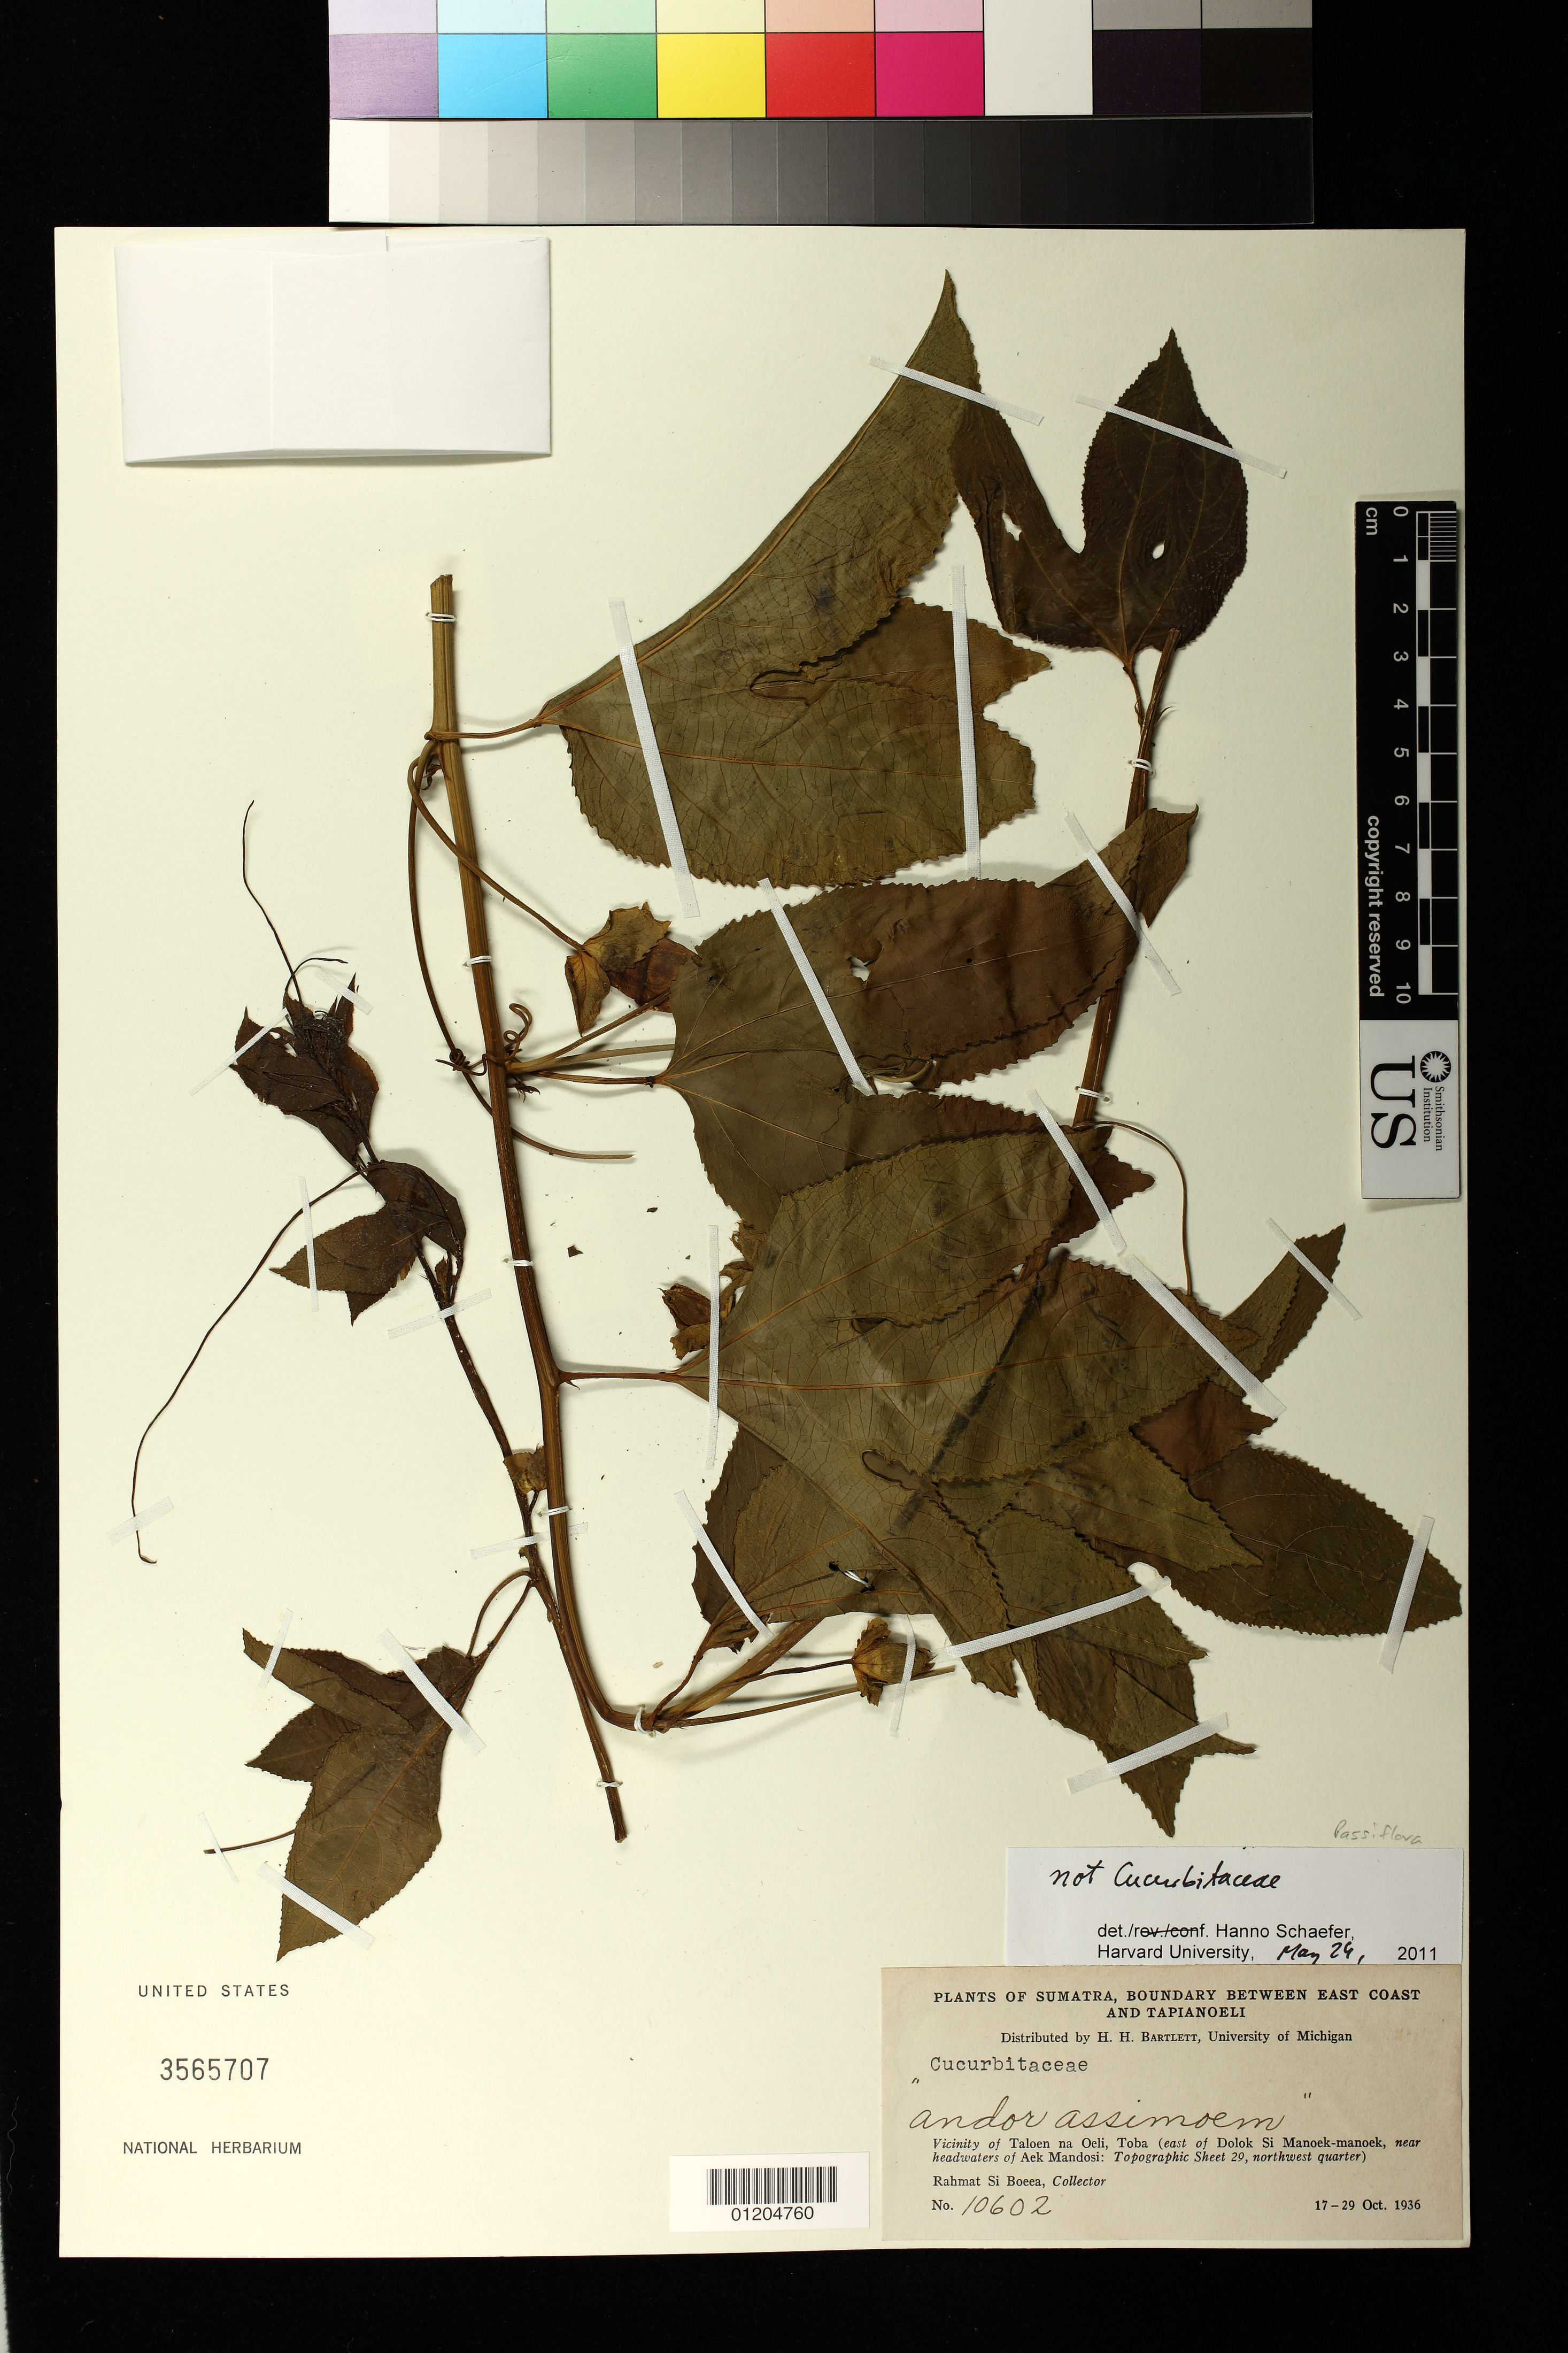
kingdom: Plantae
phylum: Tracheophyta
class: Magnoliopsida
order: Malpighiales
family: Passifloraceae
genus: Passiflora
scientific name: Passiflora edulis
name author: Sims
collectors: Rahmat Si Boeea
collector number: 10602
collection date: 1936-10-17/1936-10-29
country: Indonesia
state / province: Sumatra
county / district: Sumatera Utara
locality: Vicinity of Taloen na Oeli, Toba (east of Dolok Si Manoek-manoek, near headwaters of Aek Mandosi: Topographic Sheet 29, northwest quarter)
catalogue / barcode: US 3565707